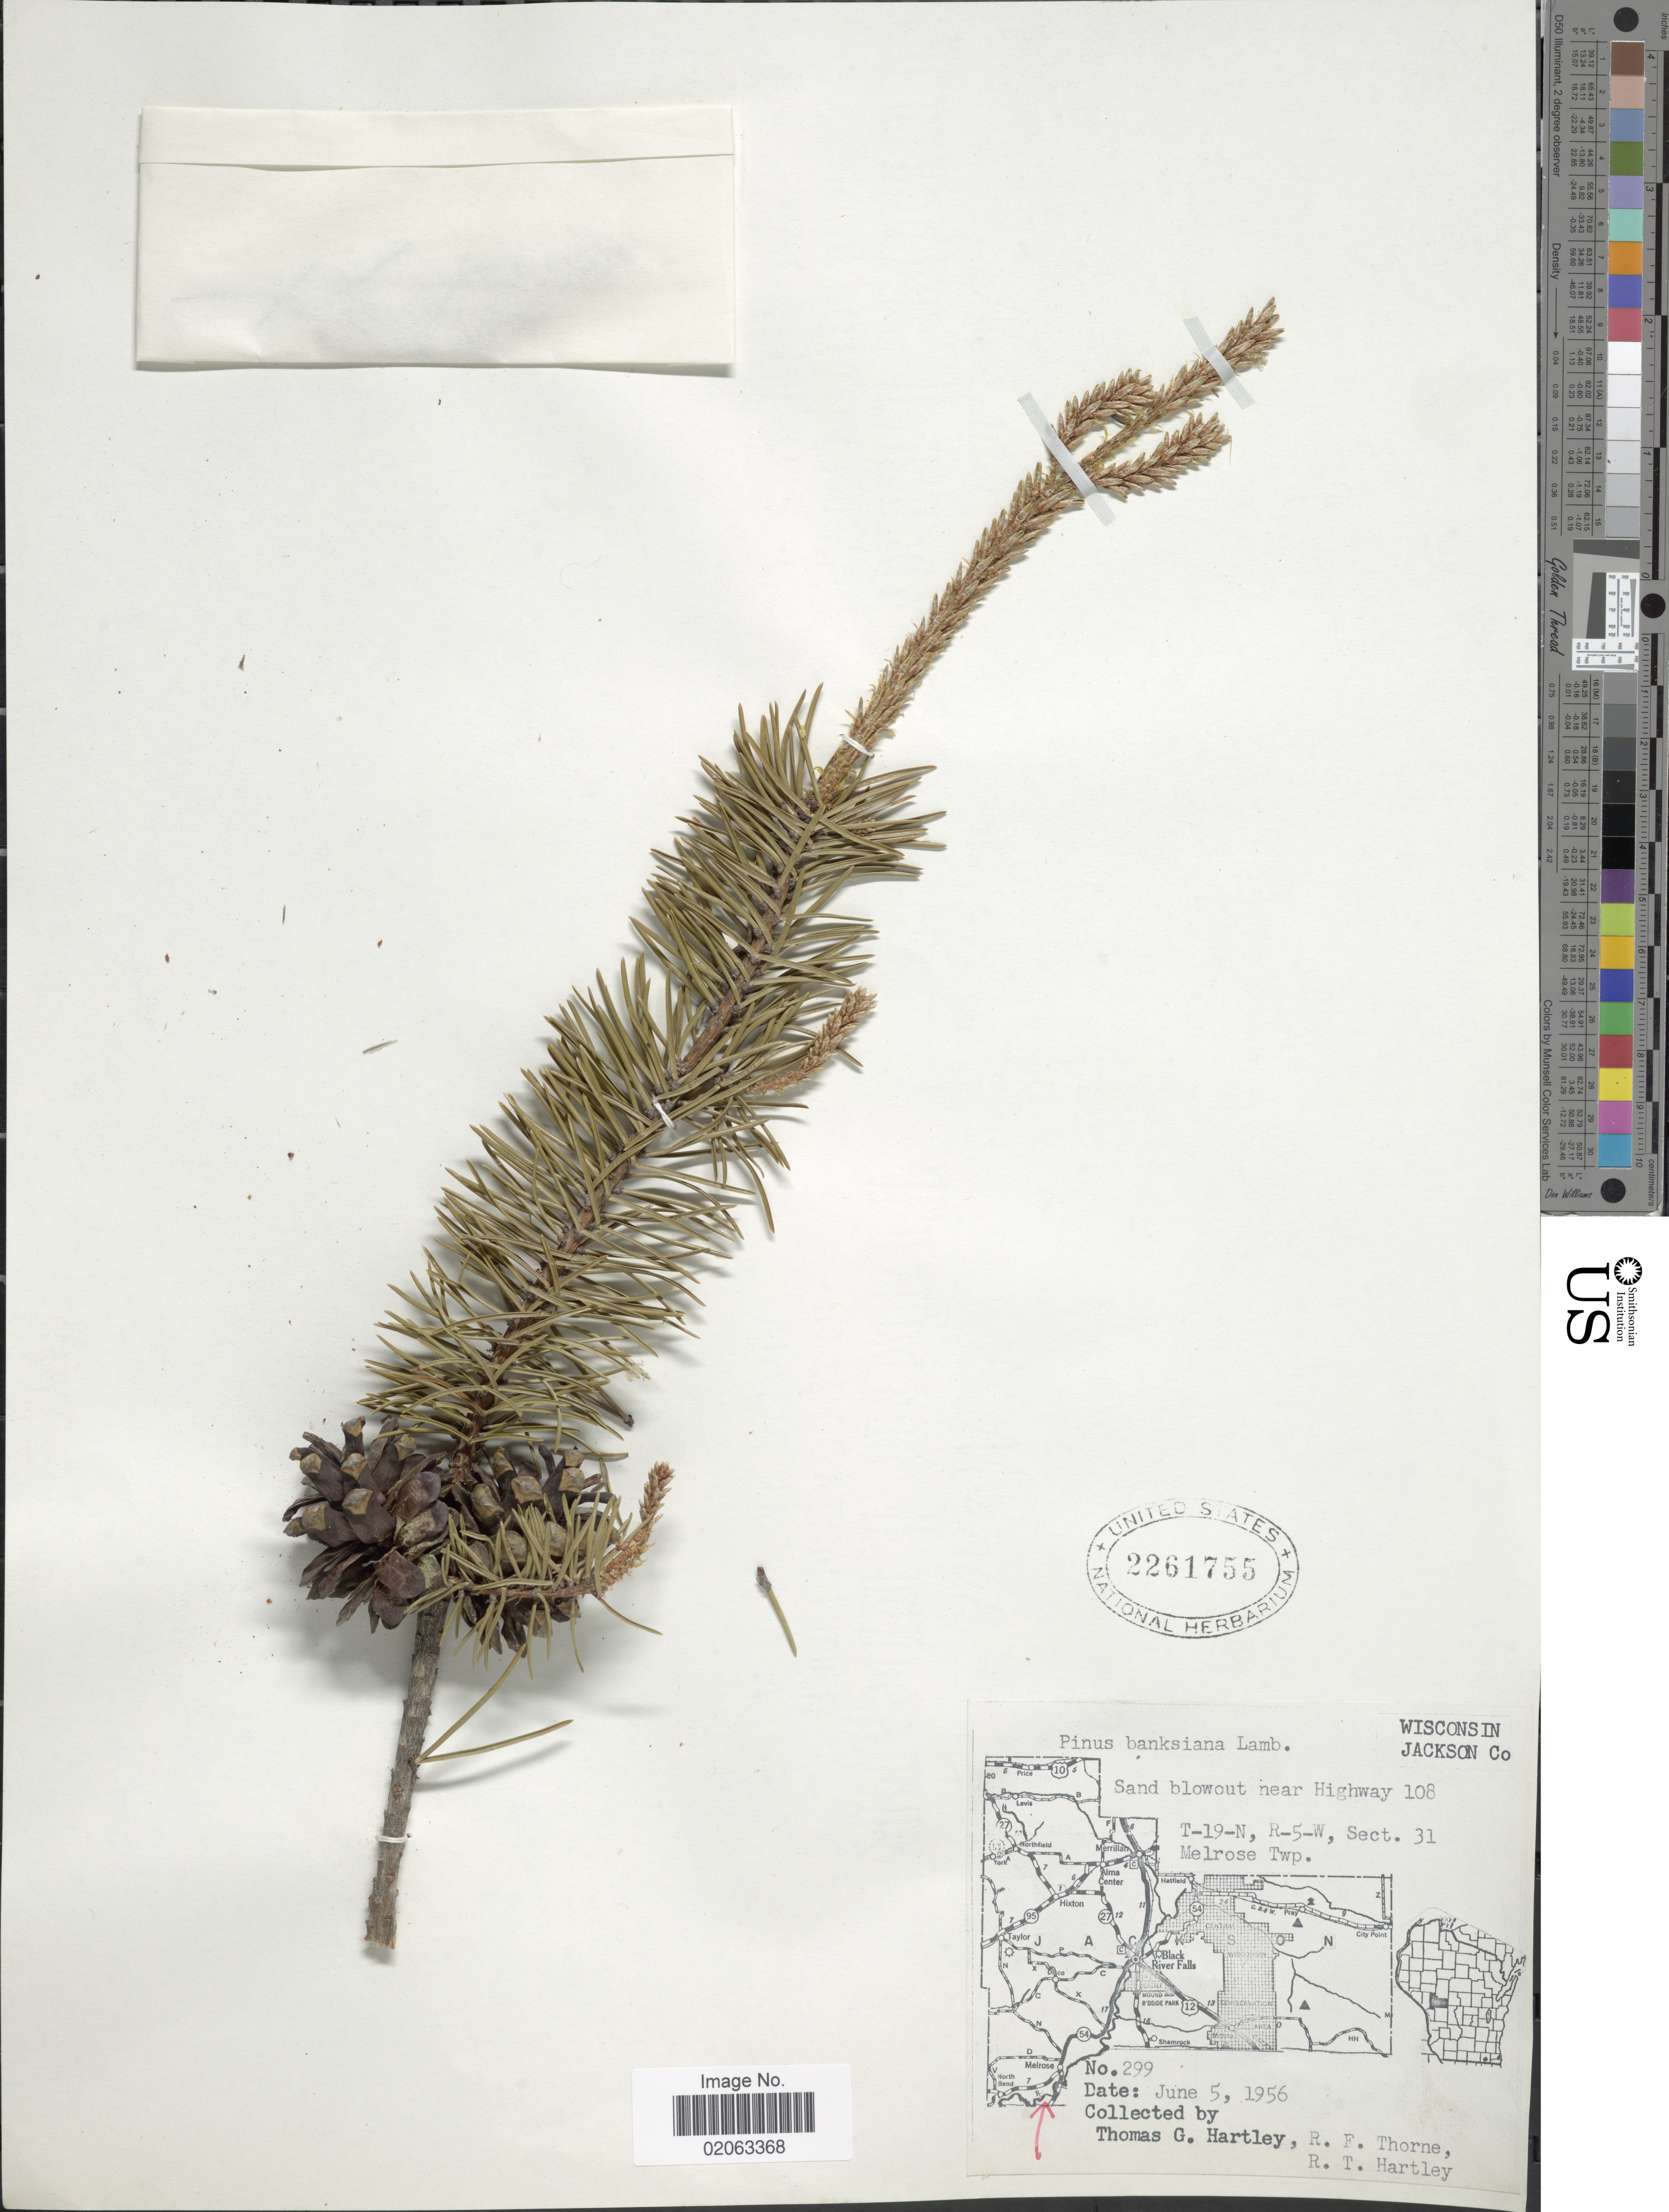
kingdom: Plantae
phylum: Tracheophyta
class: Pinopsida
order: Pinales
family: Pinaceae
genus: Pinus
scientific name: Pinus banksiana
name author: Lamb.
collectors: T. G. Hartley, R. F. Thorne & R. T. Hartley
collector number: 299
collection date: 1956-06-05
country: United States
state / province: Wisconsin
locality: Jackson Co, Sand blowout near Highway 108, T-19-N, R-5-W, Sect. 31, Melrose Twp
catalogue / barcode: US 2261755